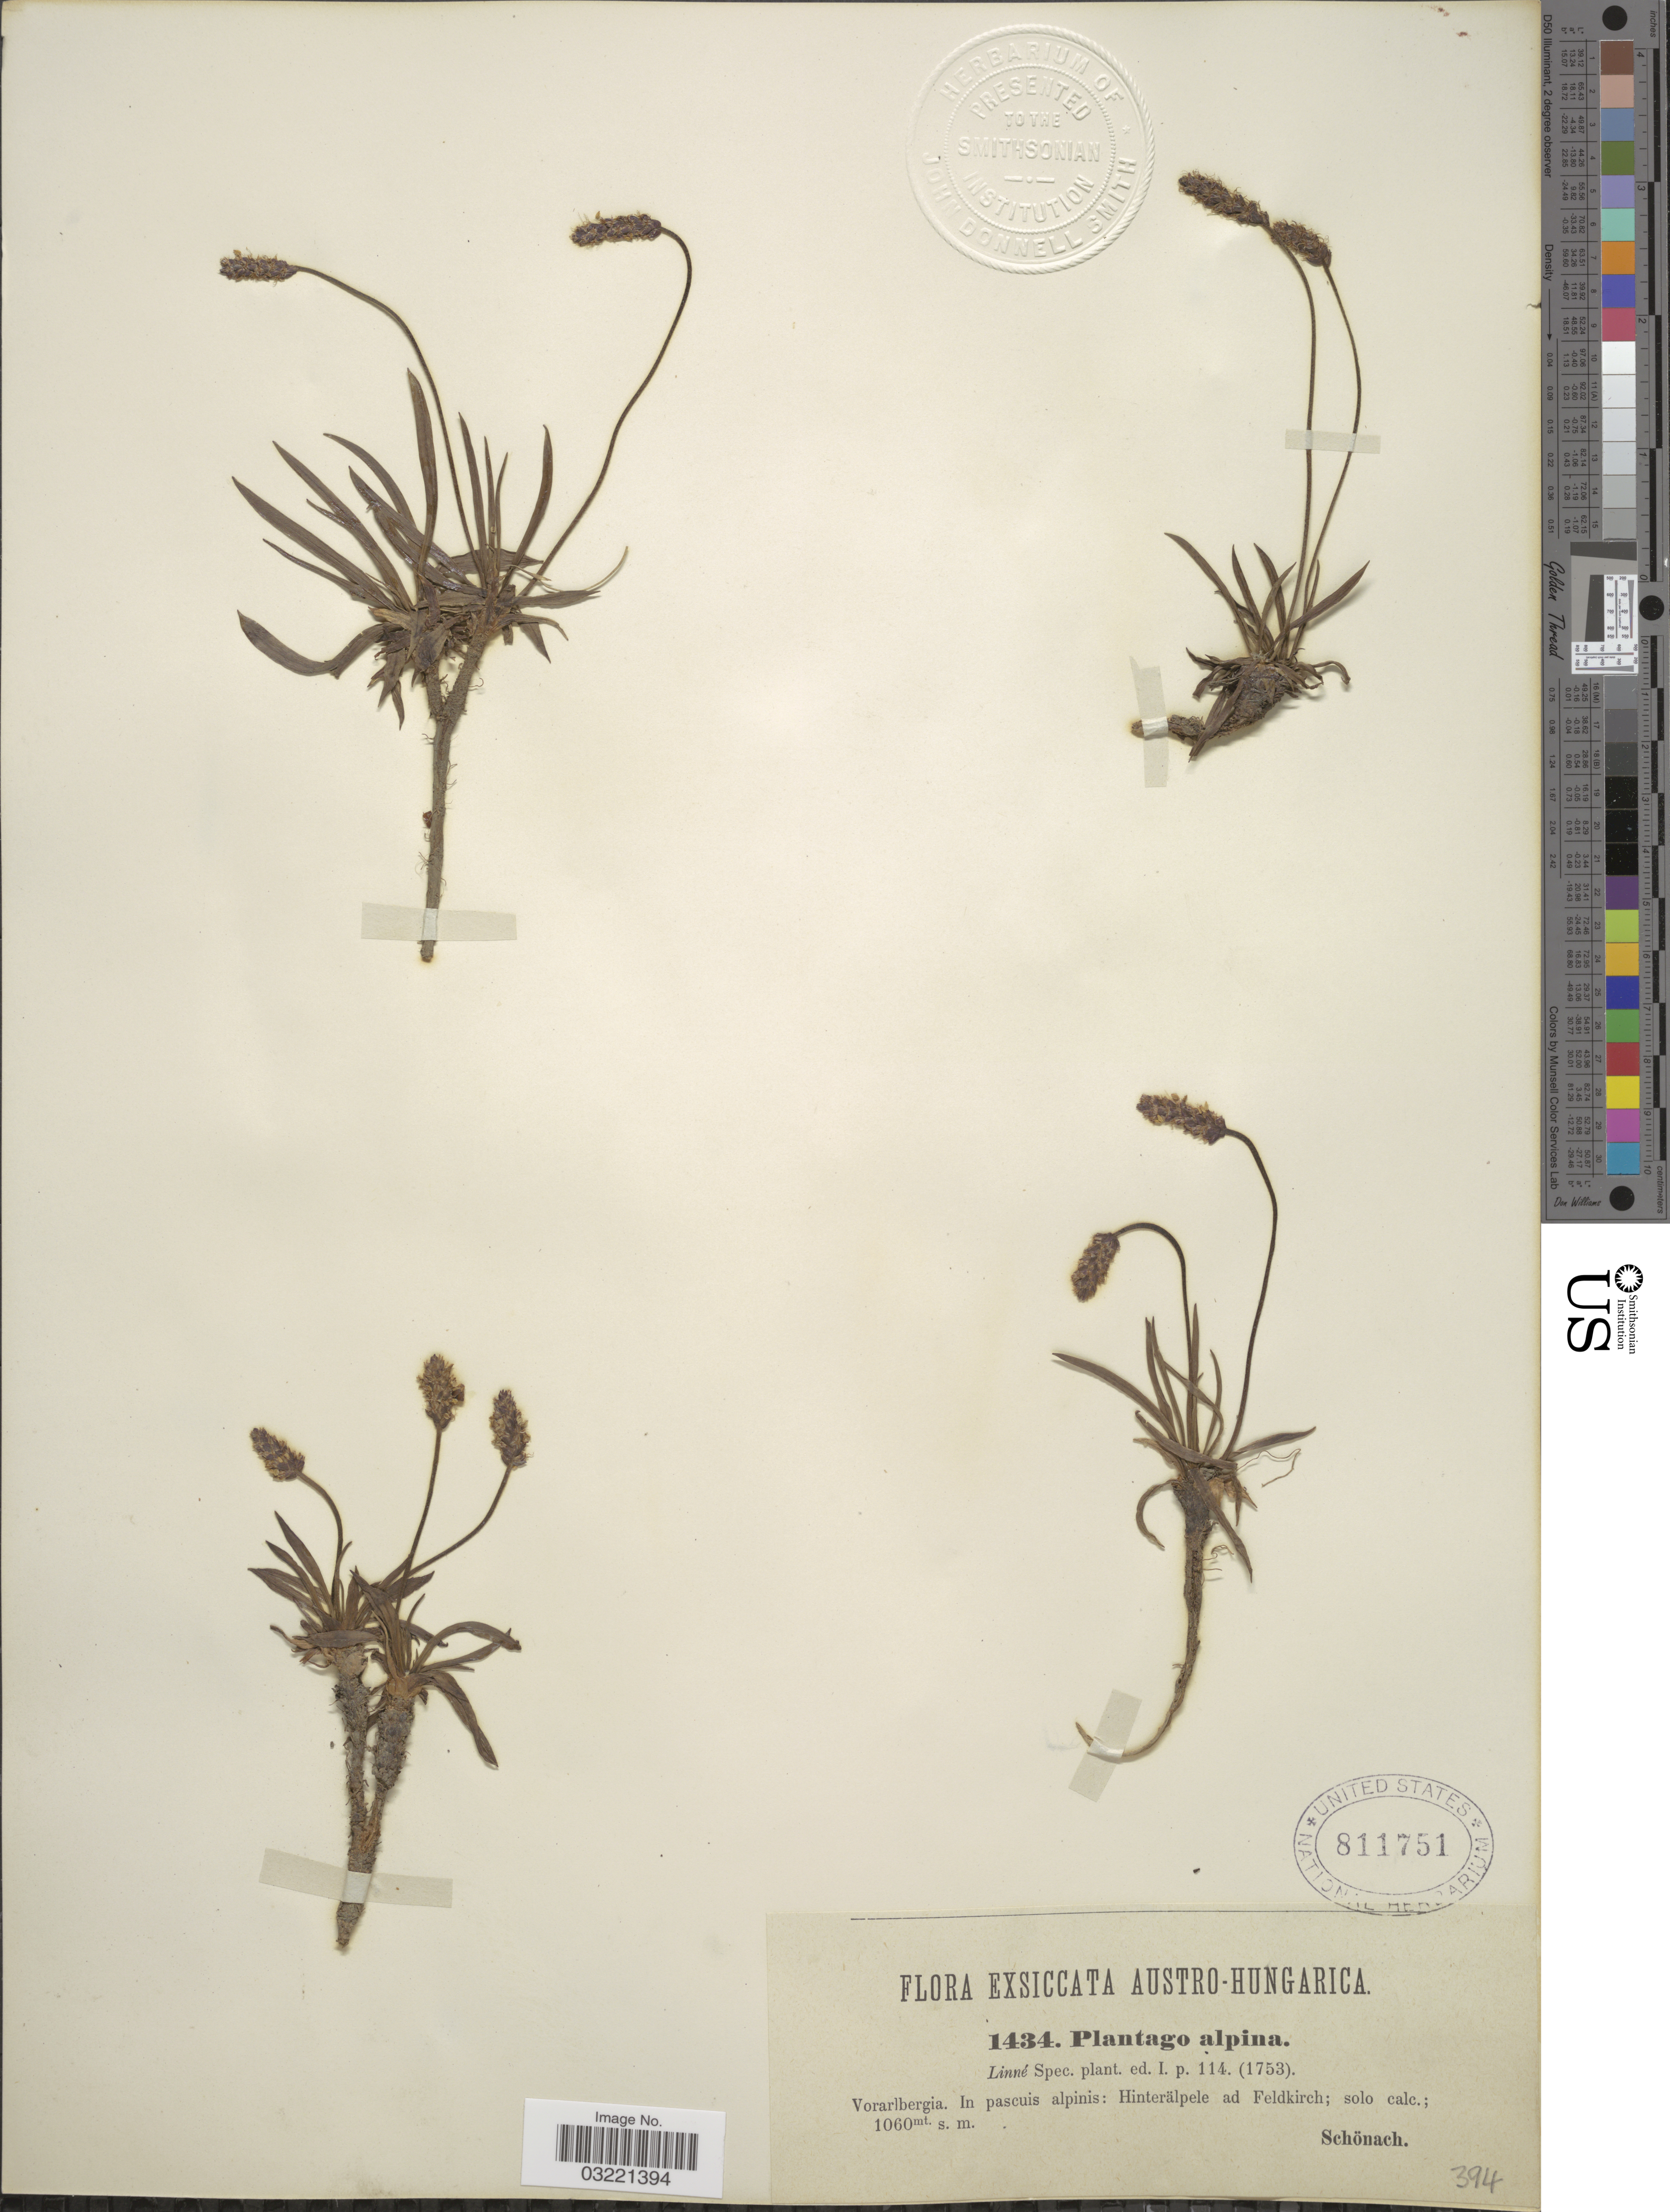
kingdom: Plantae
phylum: Tracheophyta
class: Magnoliopsida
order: Lamiales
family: Plantaginaceae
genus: Plantago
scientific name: Plantago alpina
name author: L.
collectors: Schönach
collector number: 1434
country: Hungary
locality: Austro-Hungarica. Vorarlbergia. In pascuis alpinis: Hinterälpele ad Feldkirch.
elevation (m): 1060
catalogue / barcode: US 811751